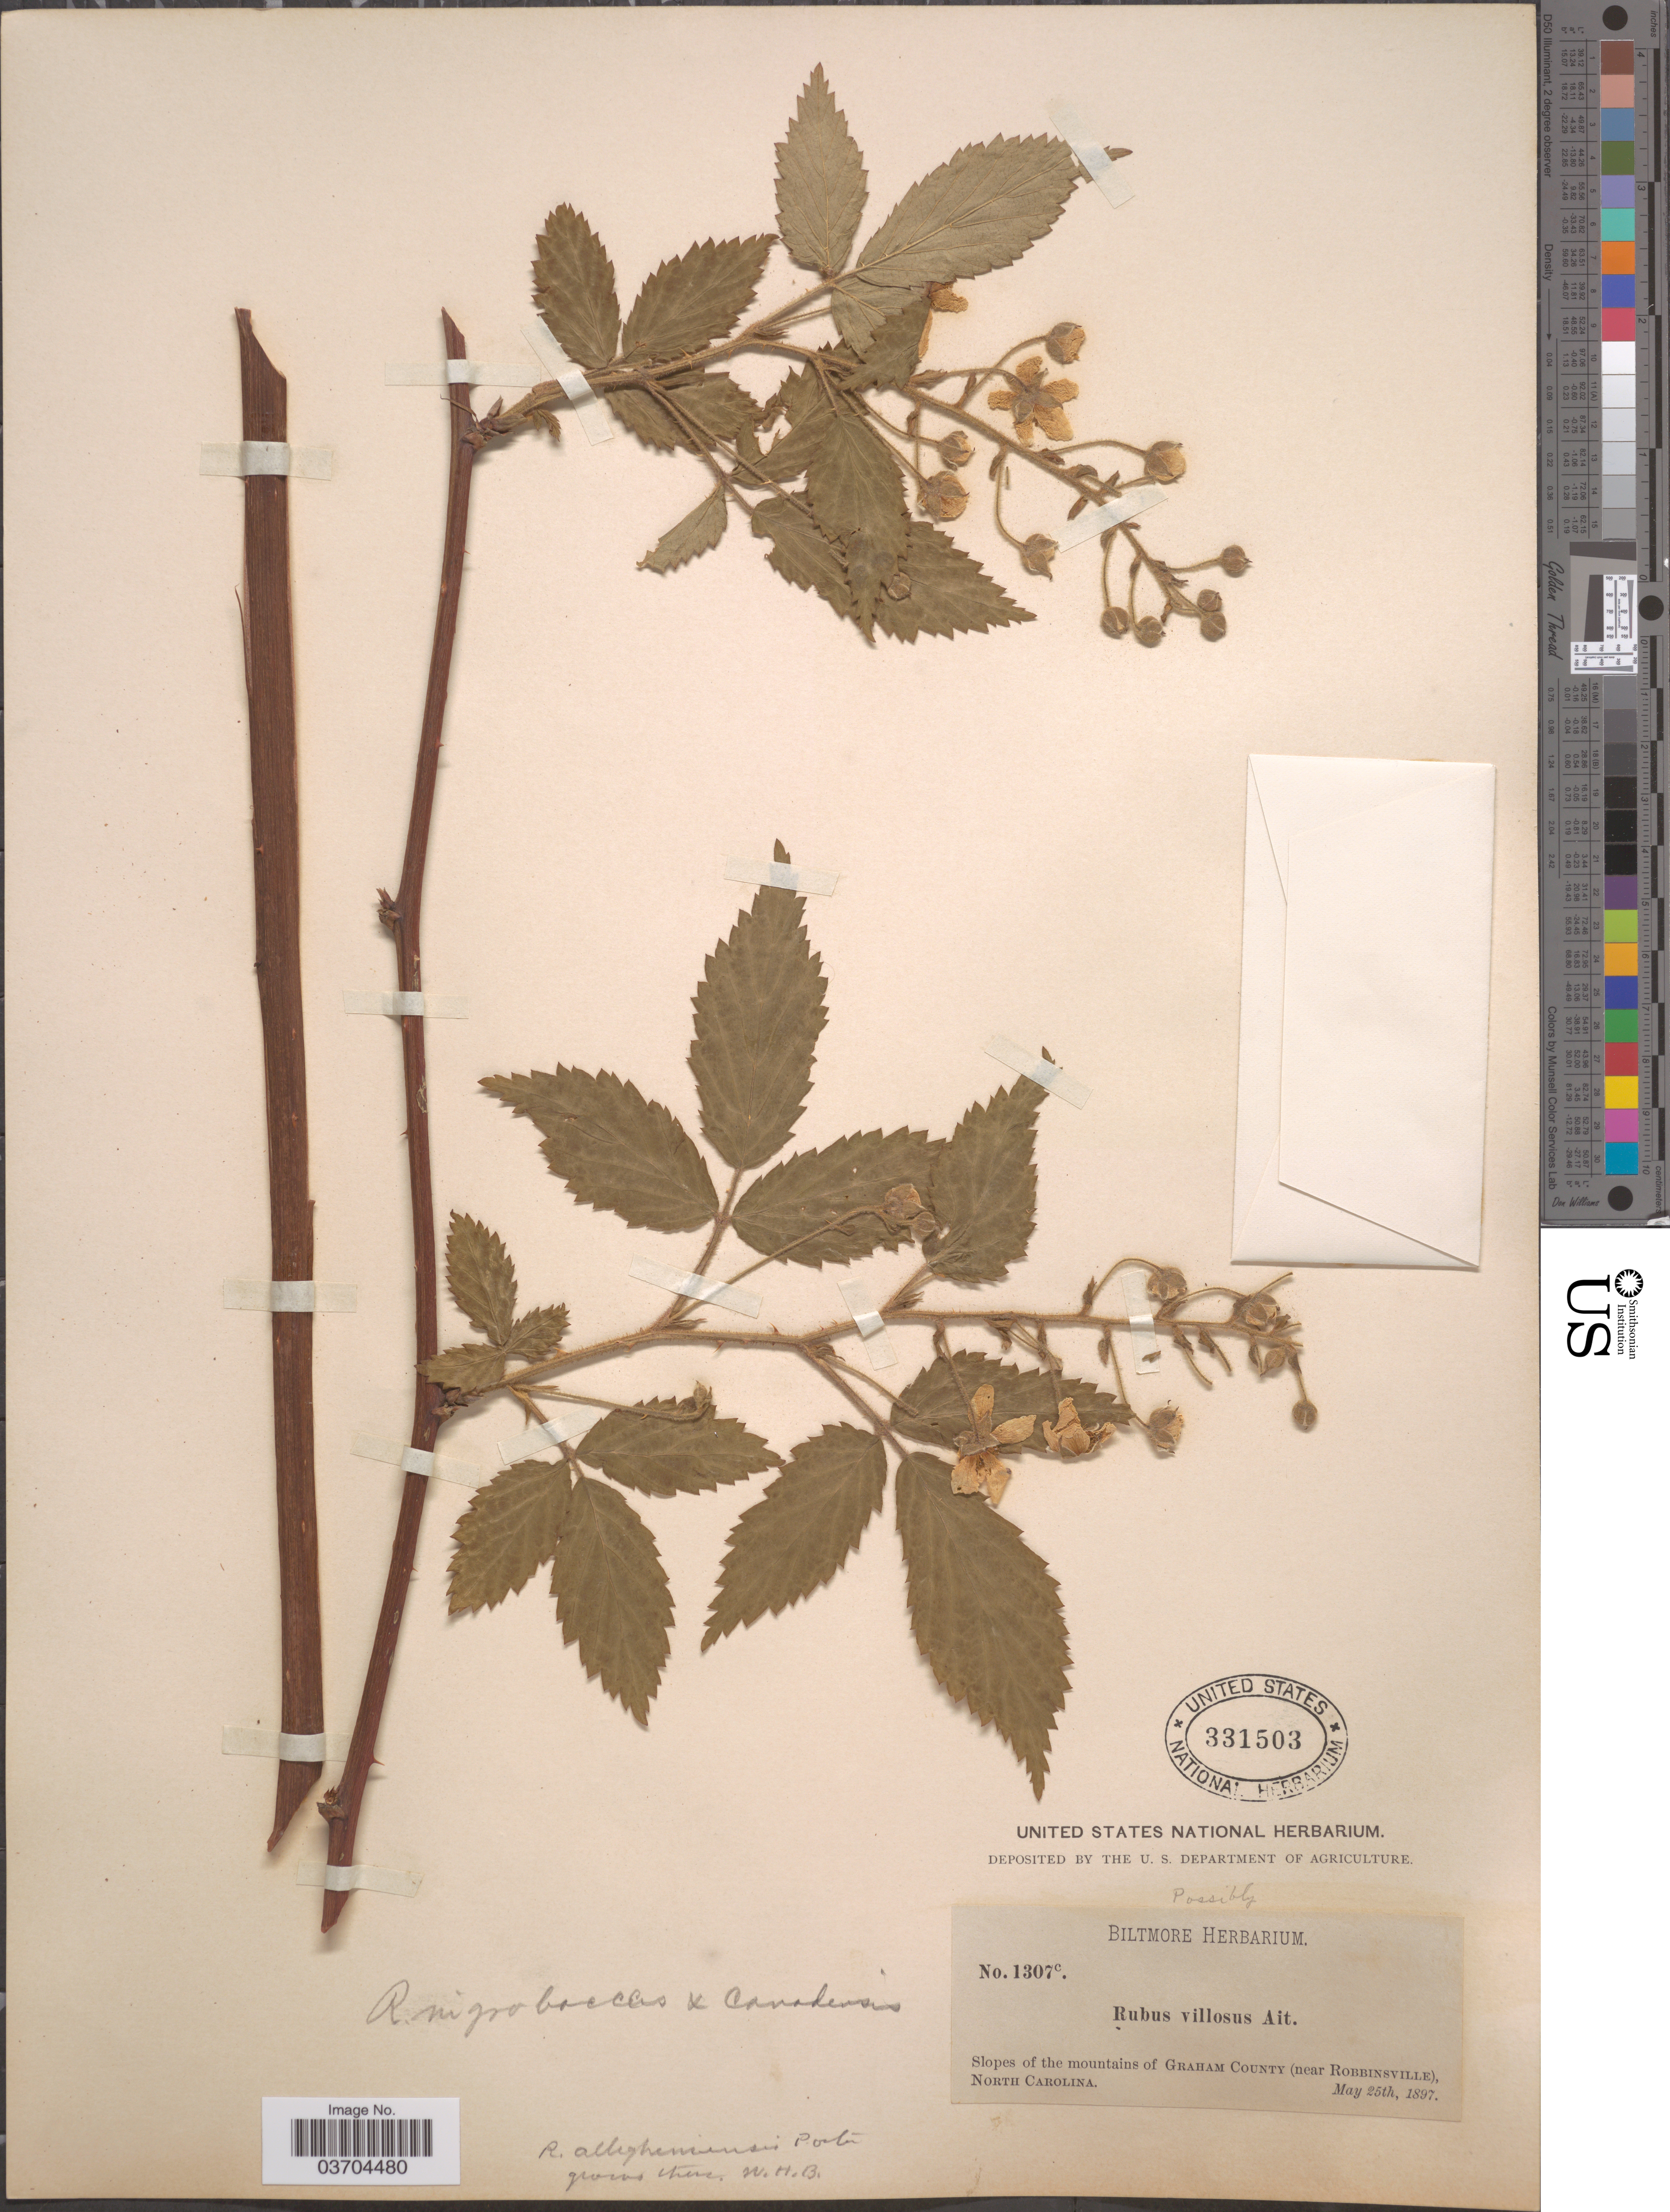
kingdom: Plantae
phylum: Tracheophyta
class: Magnoliopsida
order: Rosales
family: Rosaceae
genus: Rubus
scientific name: Rubus canadensis x R. nigrobaccus L.H. Bailey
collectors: ex herb. Biltmore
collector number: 1307c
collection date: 1897-05-25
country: United States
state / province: North Carolina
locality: Slopes of the mountains of Graham County (near Robbinsville).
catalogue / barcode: US 331503